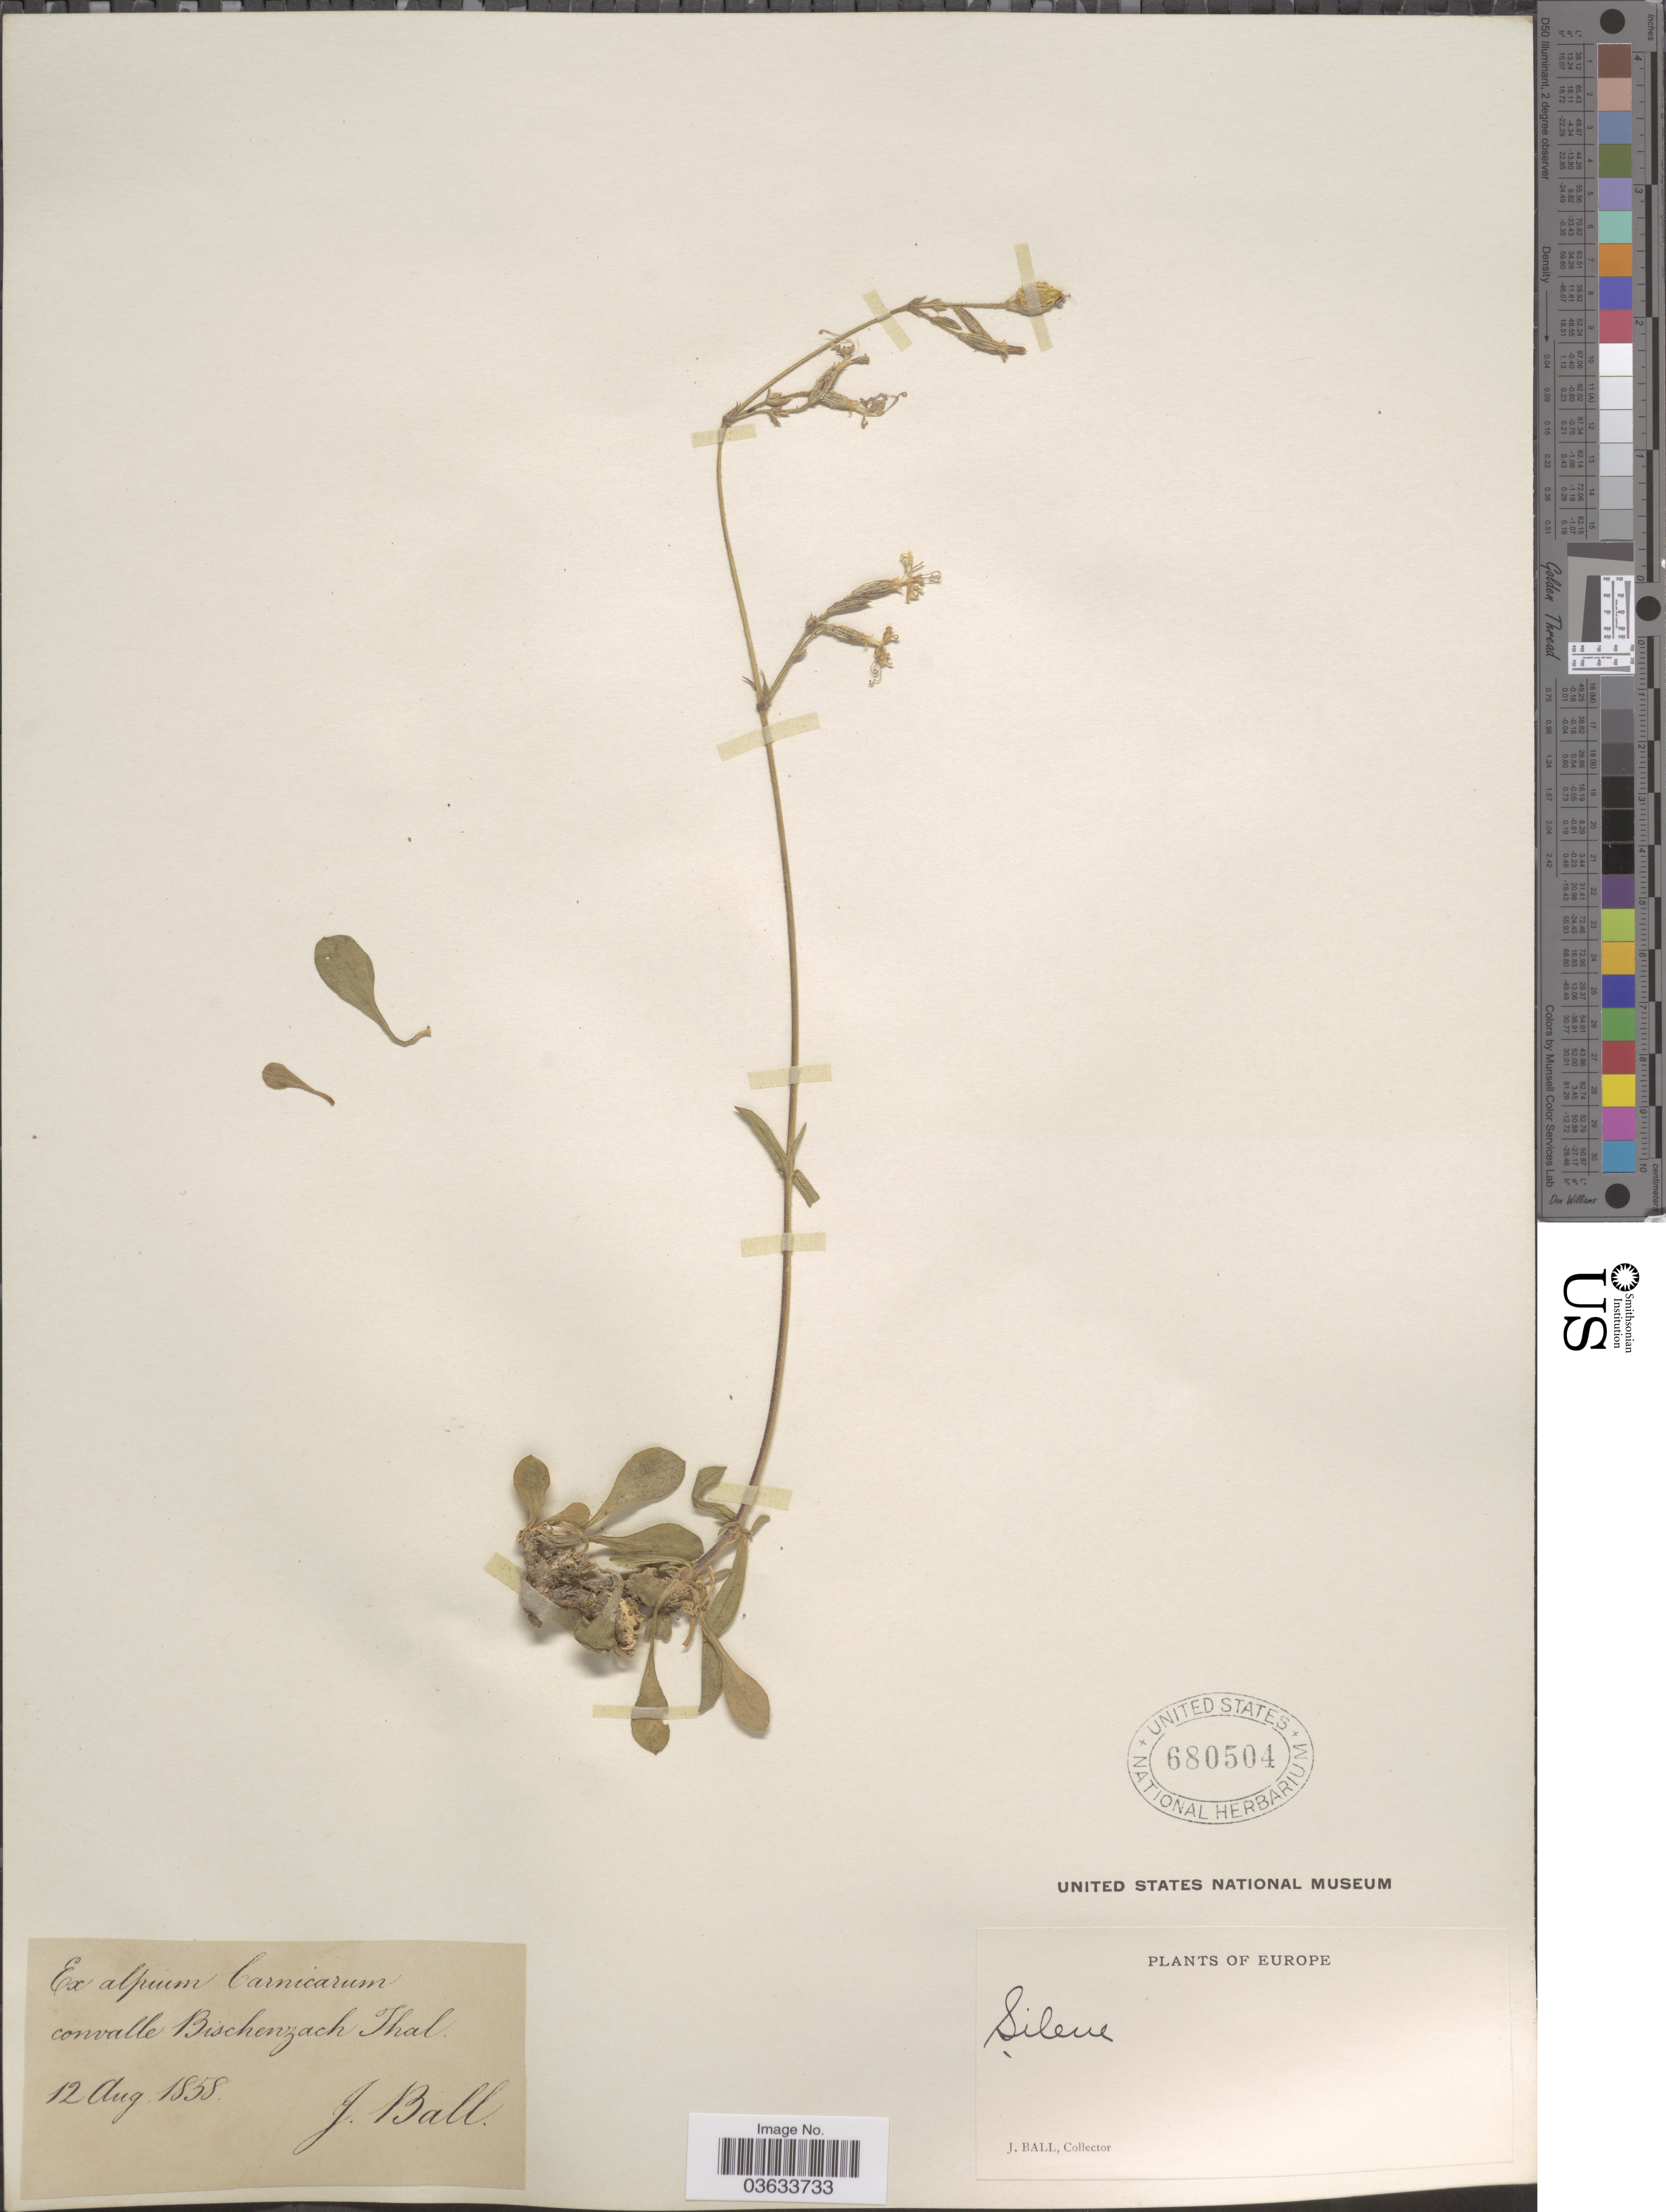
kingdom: Plantae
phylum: Tracheophyta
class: Magnoliopsida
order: Caryophyllales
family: Caryophyllaceae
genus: Silene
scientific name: Silene nutans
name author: L.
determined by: Du Pasquier, P.-E.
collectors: J. Ball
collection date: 1858-08-12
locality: Ex alpium Carnicarum convalle Bischenzach Thl. Europe.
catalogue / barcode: US 680504